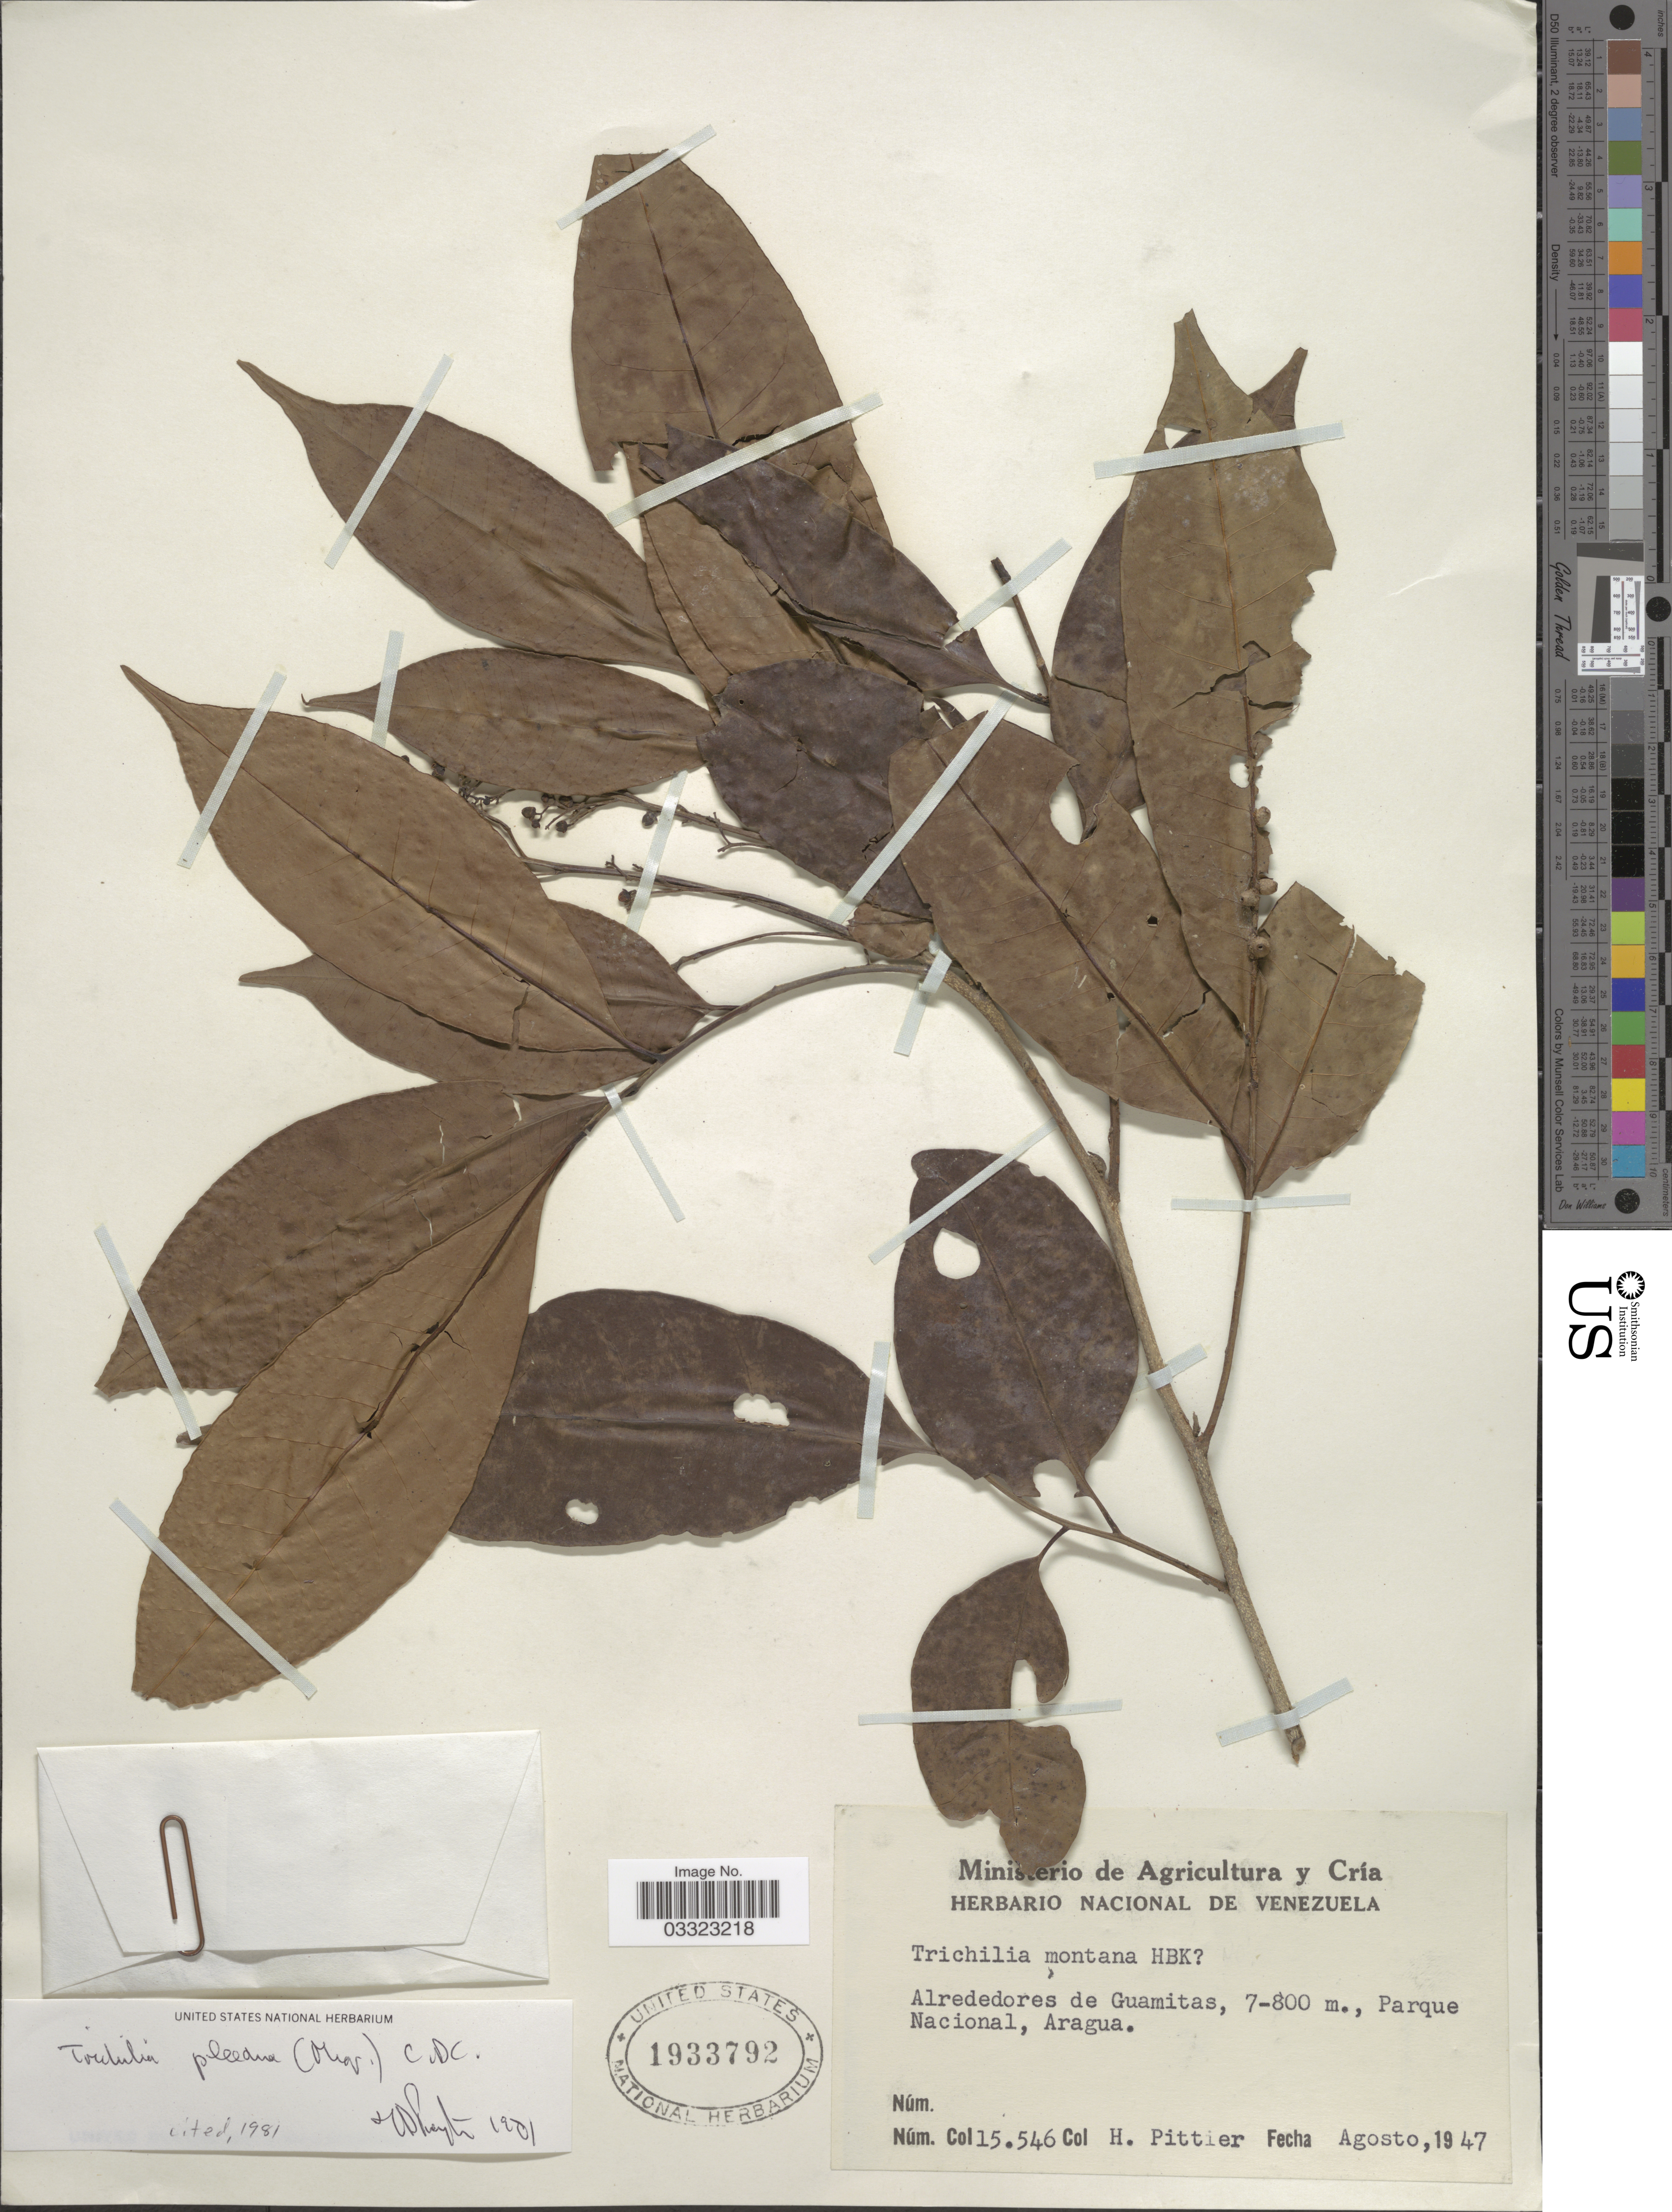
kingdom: Plantae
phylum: Tracheophyta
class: Magnoliopsida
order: Sapindales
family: Meliaceae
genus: Trichilia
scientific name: Trichilia pleeana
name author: (A. Juss.) C. DC.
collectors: H. F. Pittier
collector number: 15546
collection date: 1947-08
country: Venezuela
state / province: Aragua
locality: Alrededores de Guamitas, Parque Nacional.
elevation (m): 700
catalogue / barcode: US 1933792